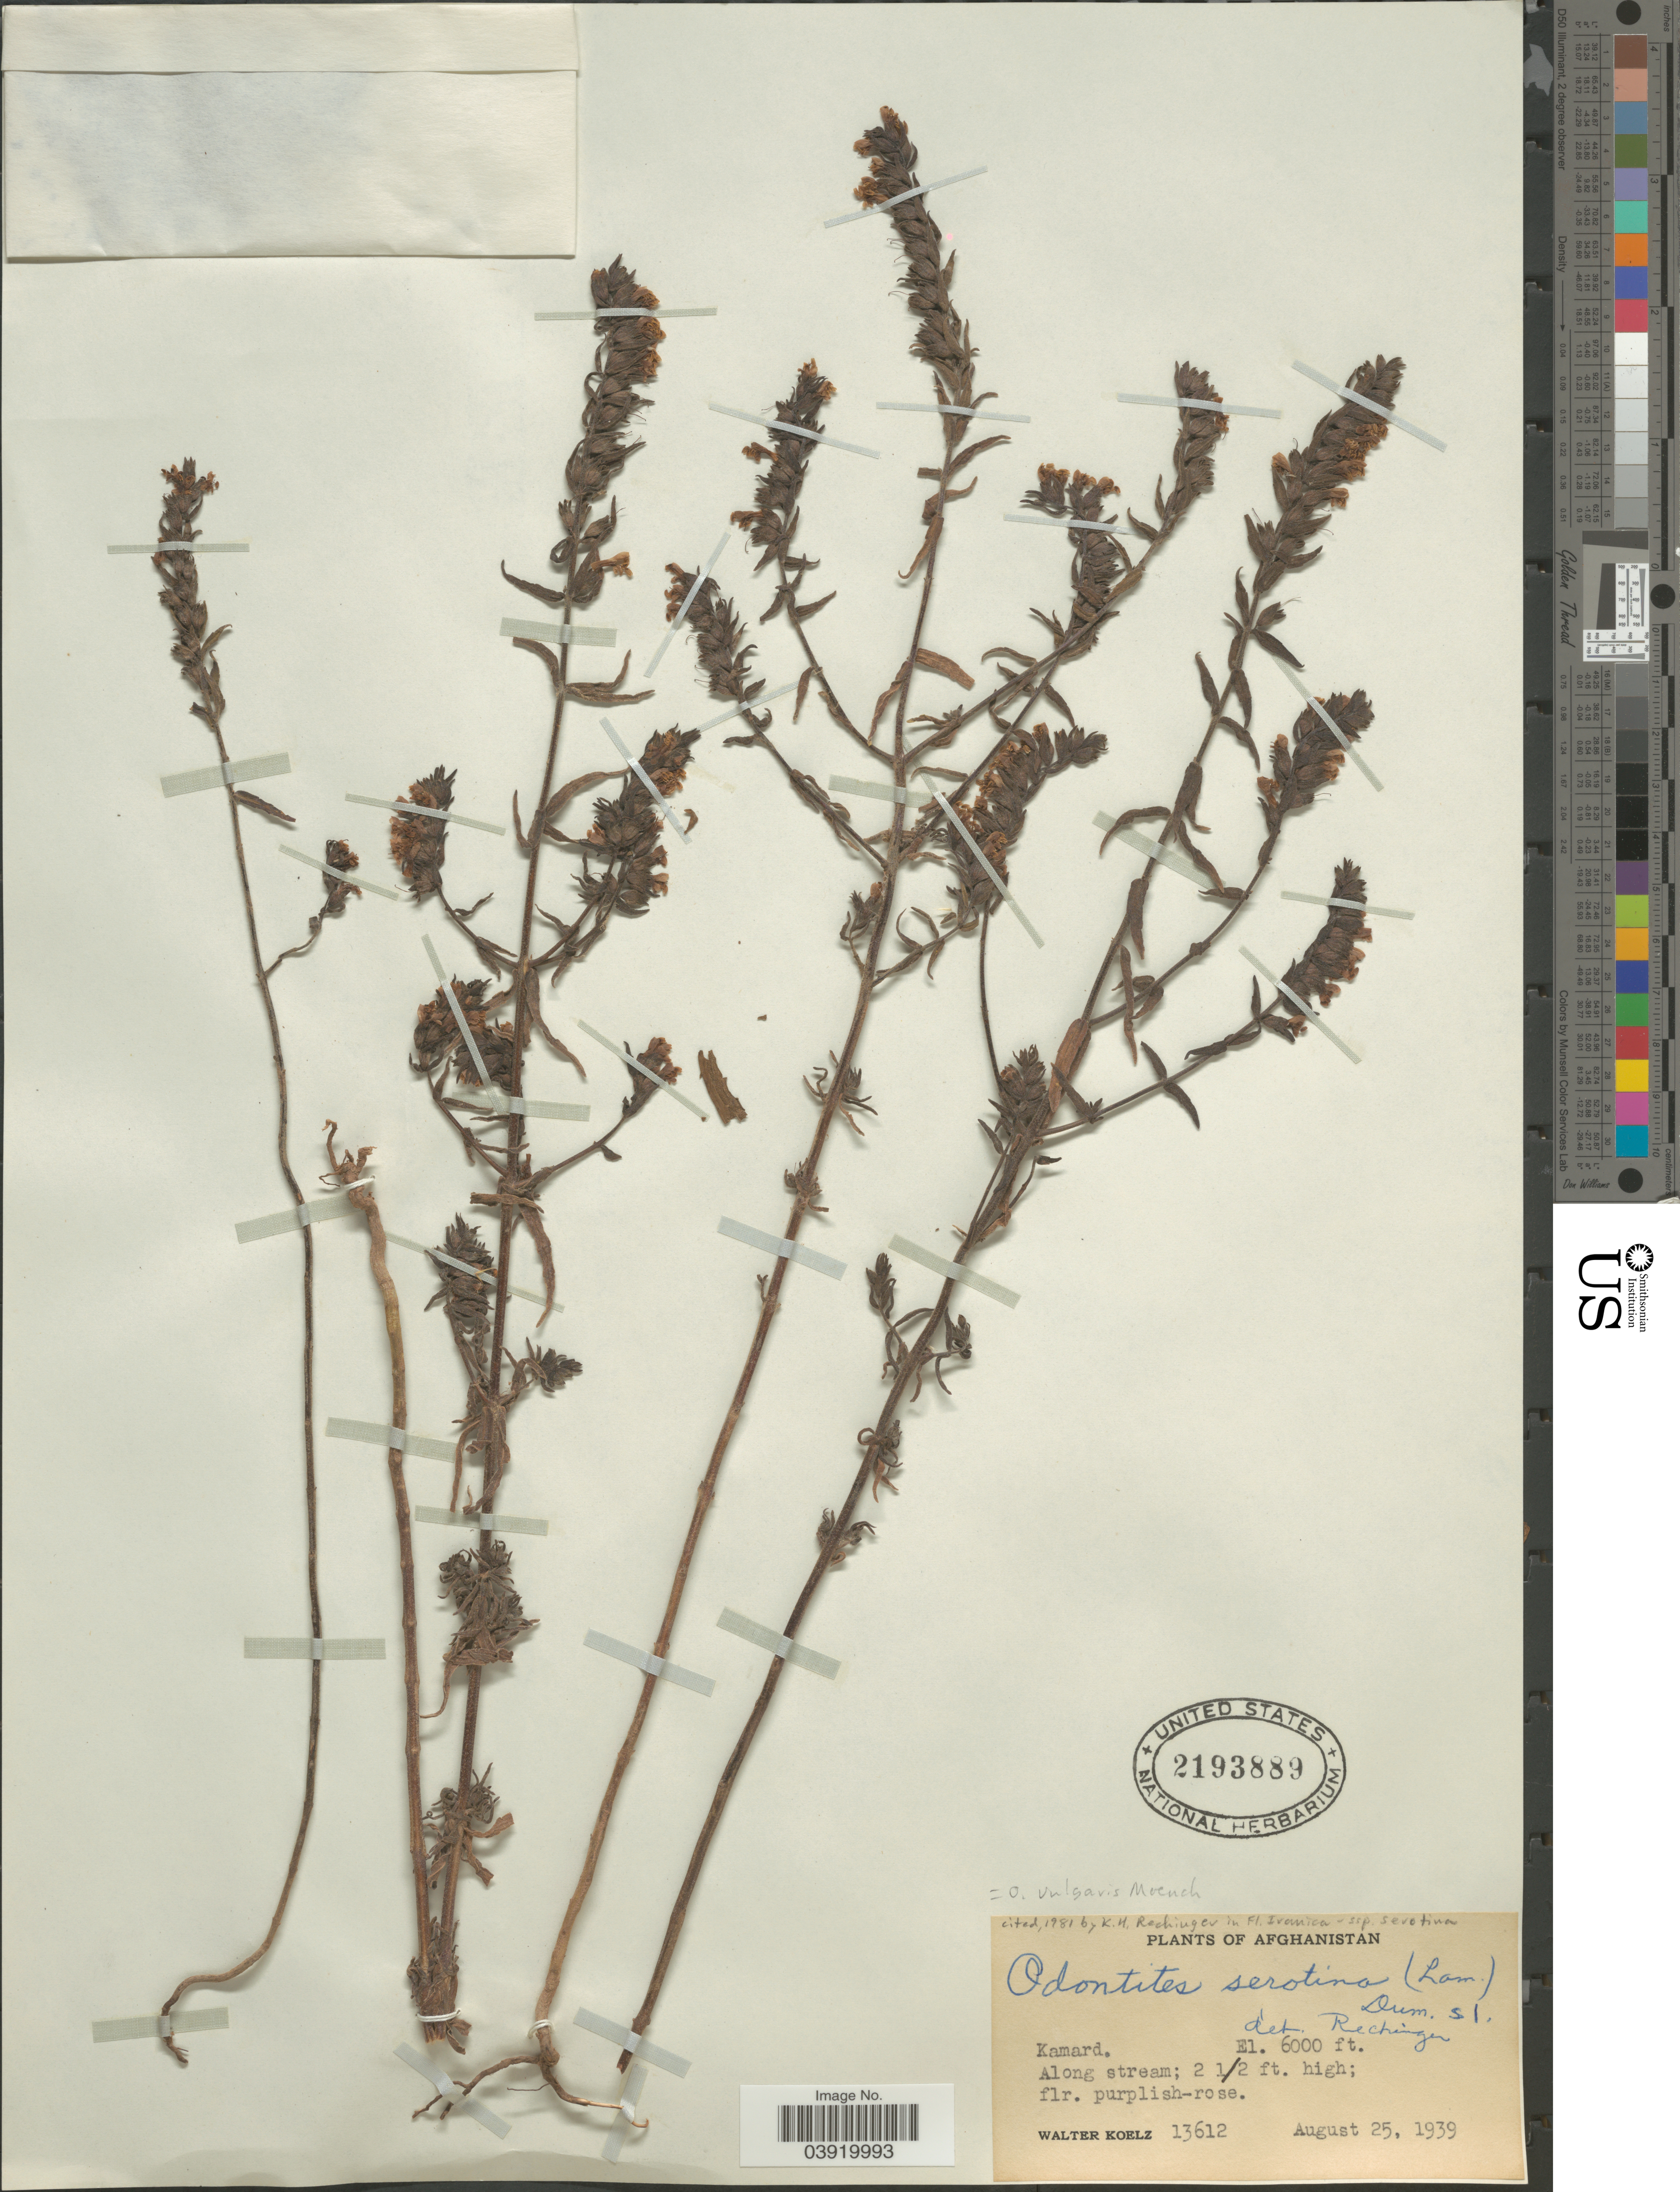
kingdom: Plantae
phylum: Tracheophyta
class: Magnoliopsida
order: Lamiales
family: Orobanchaceae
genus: Odontites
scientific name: Odontites vulgaris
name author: Moench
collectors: W. N. Koelz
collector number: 13612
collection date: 1939-08-25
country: Afghanistan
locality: Kamard.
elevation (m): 1829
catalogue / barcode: US 2193889